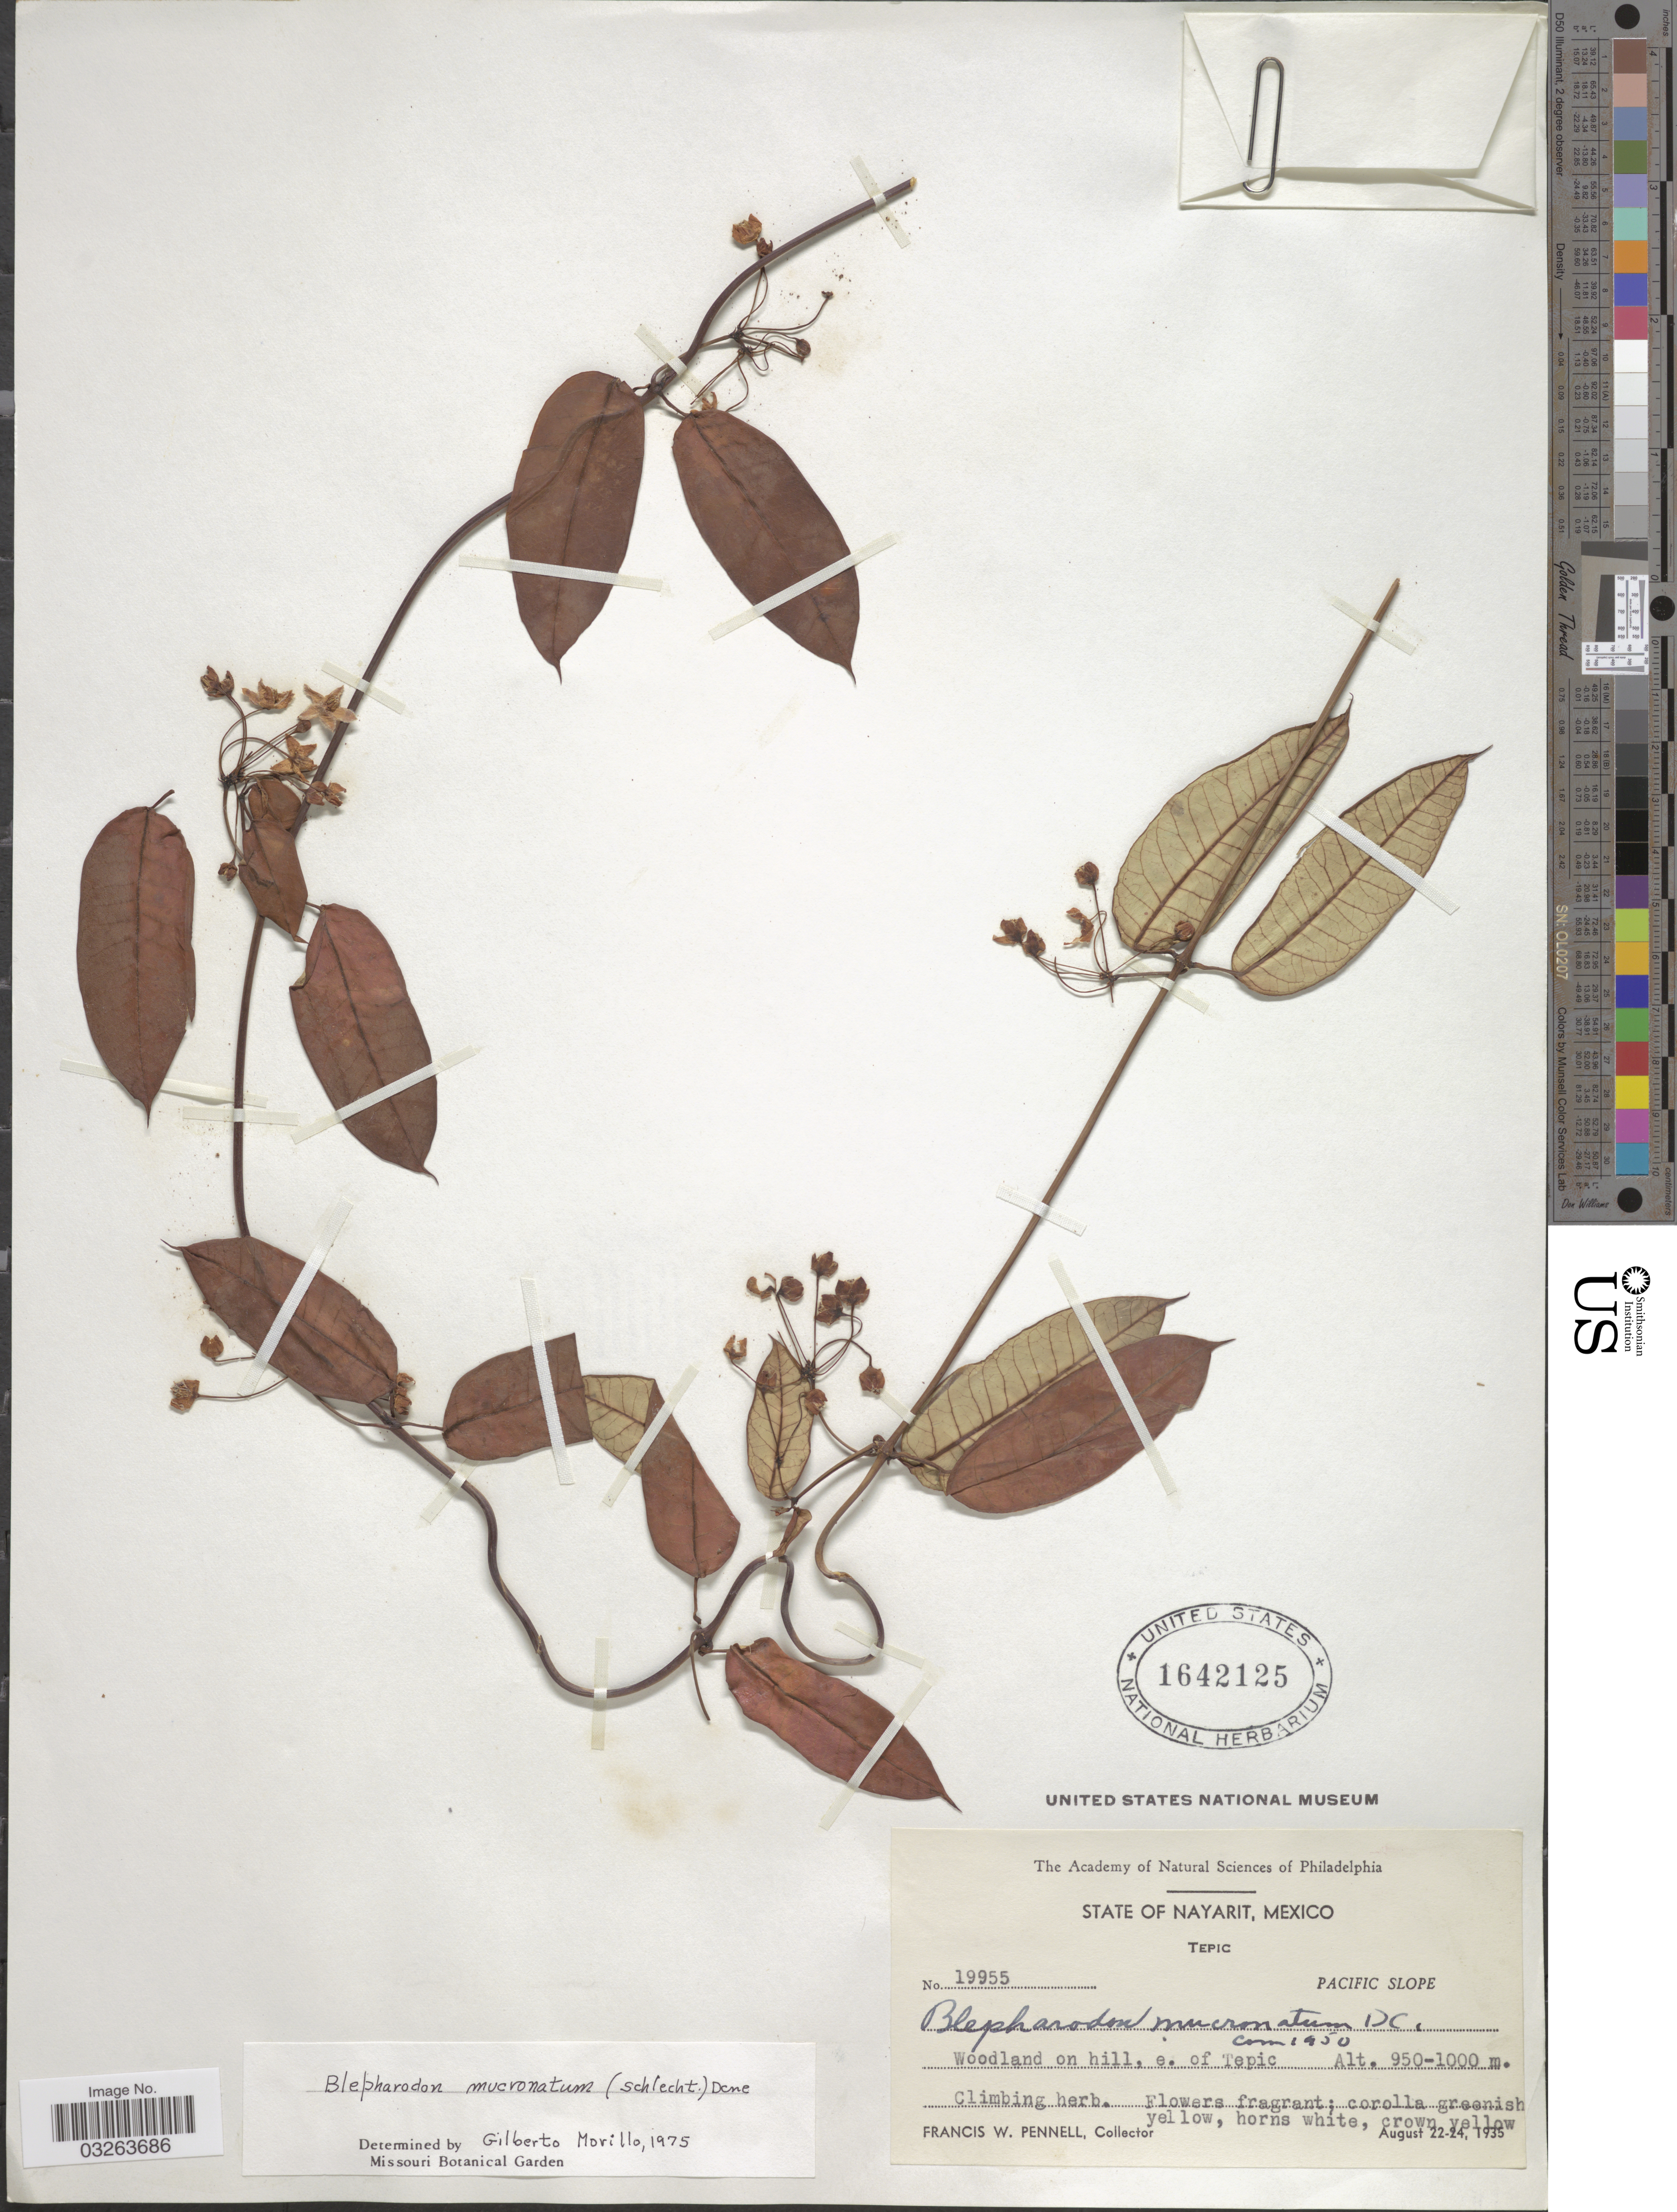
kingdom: Plantae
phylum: Tracheophyta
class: Magnoliopsida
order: Gentianales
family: Apocynaceae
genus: Blepharodon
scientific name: Blepharodon mucronatum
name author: (Schltdl.) Decne.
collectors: F. W. Pennell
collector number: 19955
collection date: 1935-08-22/1935-08-24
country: Mexico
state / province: Nayarit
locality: Tepic. Pacific Slope. Woodland on hill, e. of Tepic.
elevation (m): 950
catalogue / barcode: US 1642125